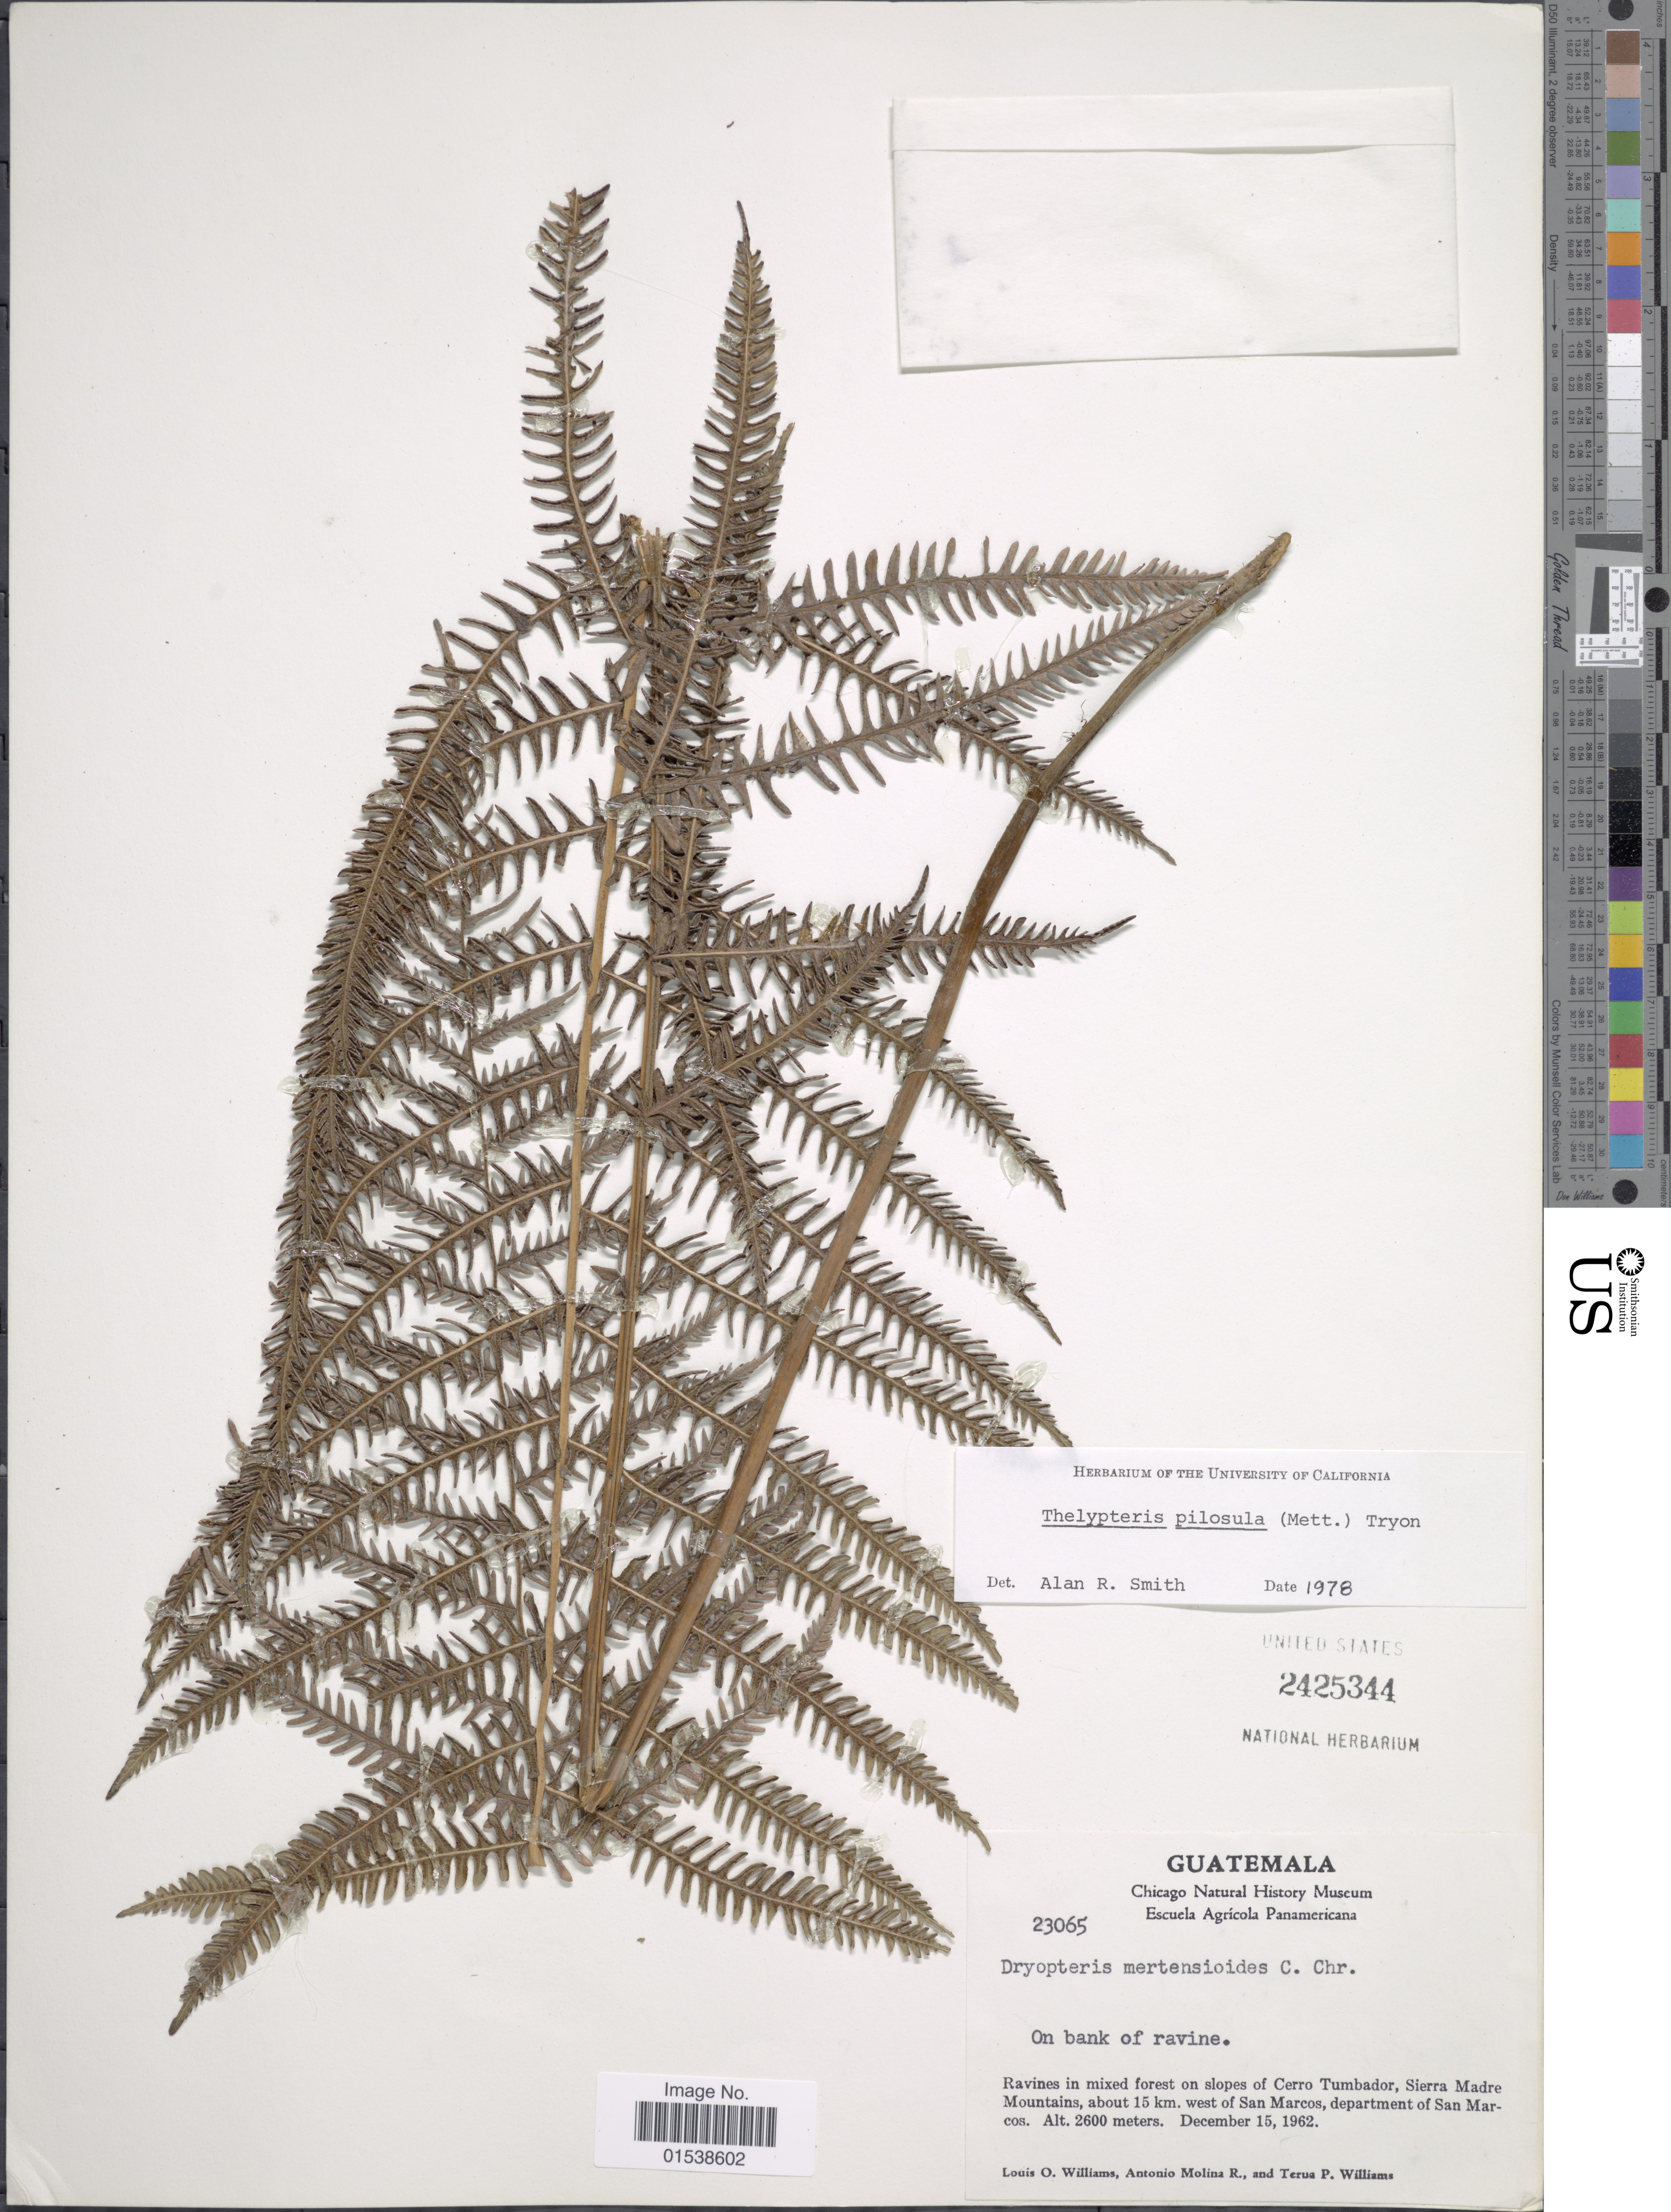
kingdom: Plantae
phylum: Tracheophyta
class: Polypodiopsida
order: Polypodiales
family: Thelypteridaceae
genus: Amauropelta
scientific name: Amauropelta pilosula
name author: (Klotzsch & H. Karst.) Á. Löve & D. Löve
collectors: L. O. Williams, A. Molina R. & T. P. Williams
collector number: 23065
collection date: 1962-12-15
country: Guatemala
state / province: San Marcos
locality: On slopes of Cerro Tumbador, Sierra Madre Mountains, about 15 km west of San Marcos, department of San Marcos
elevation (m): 2600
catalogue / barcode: US 2425344